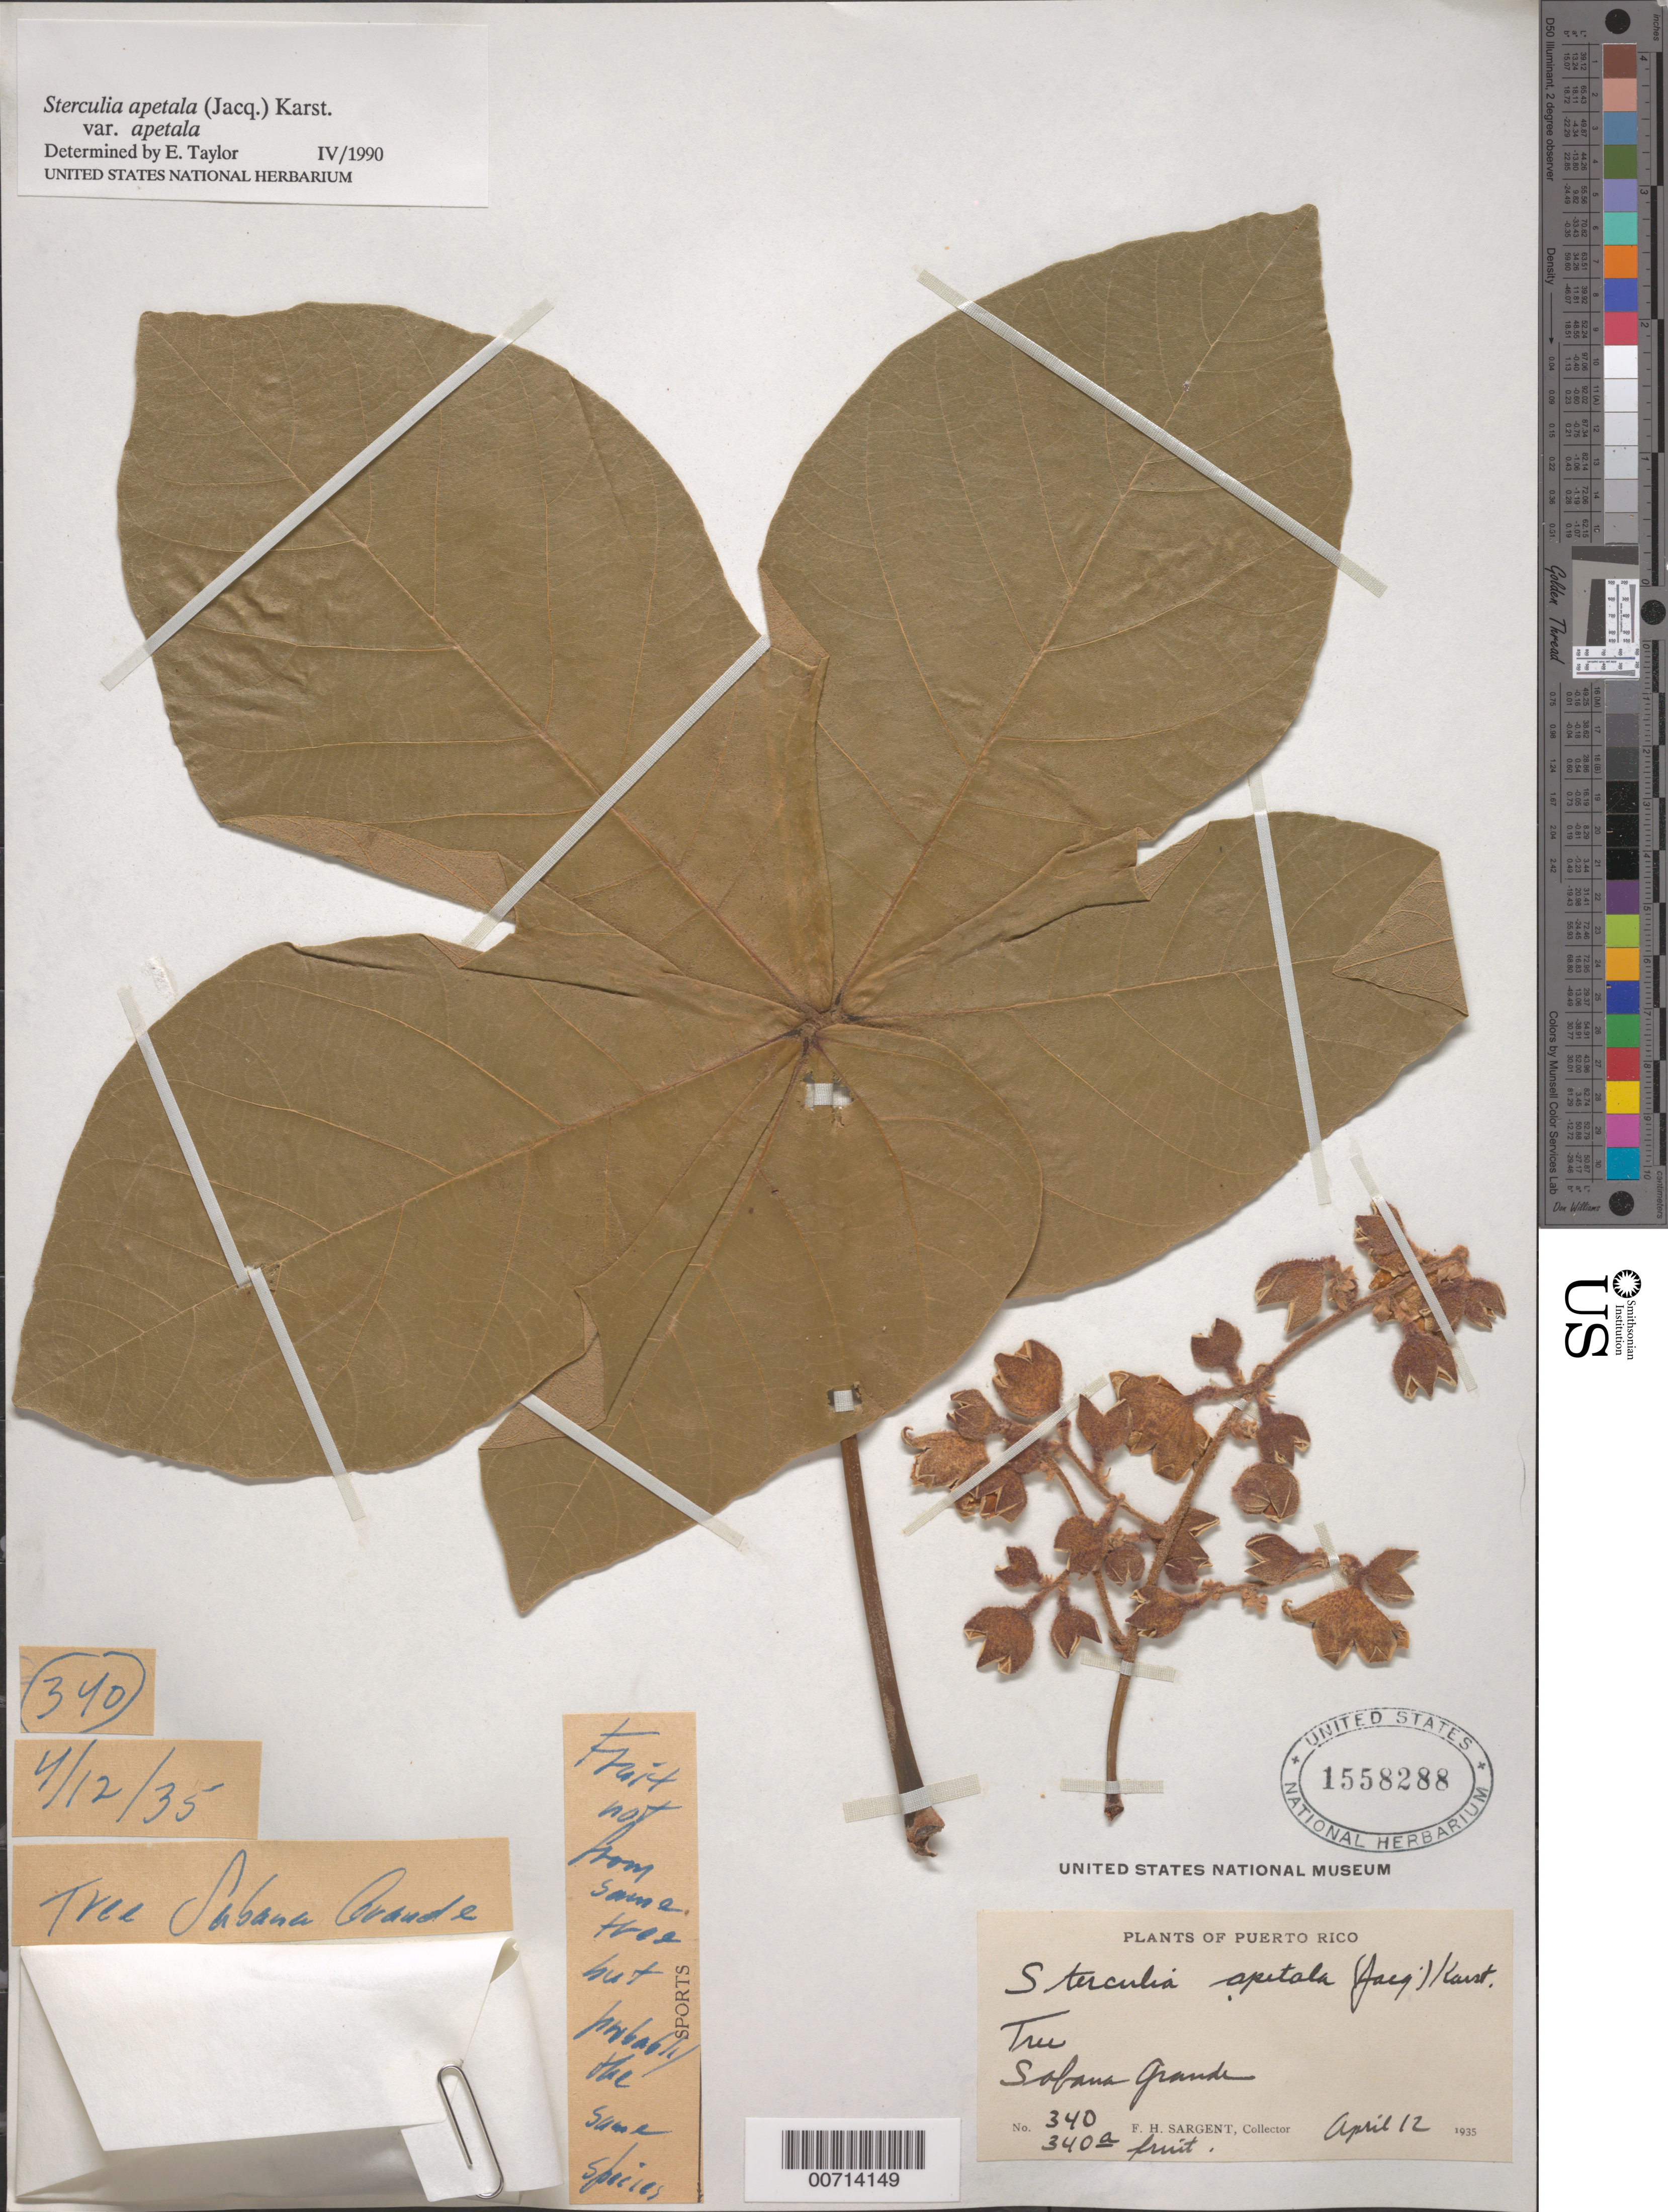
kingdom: Plantae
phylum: Tracheophyta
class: Magnoliopsida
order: Malvales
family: Malvaceae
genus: Sterculia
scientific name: Sterculia apetala var. apetala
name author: (Jacq.) H. Karst.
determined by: Taylor, E.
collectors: F. H. Sargent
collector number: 340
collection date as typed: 12 Apr 1935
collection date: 1935-04-12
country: Puerto Rico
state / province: Sabana Grande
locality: Sabana Grande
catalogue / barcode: US 1558288